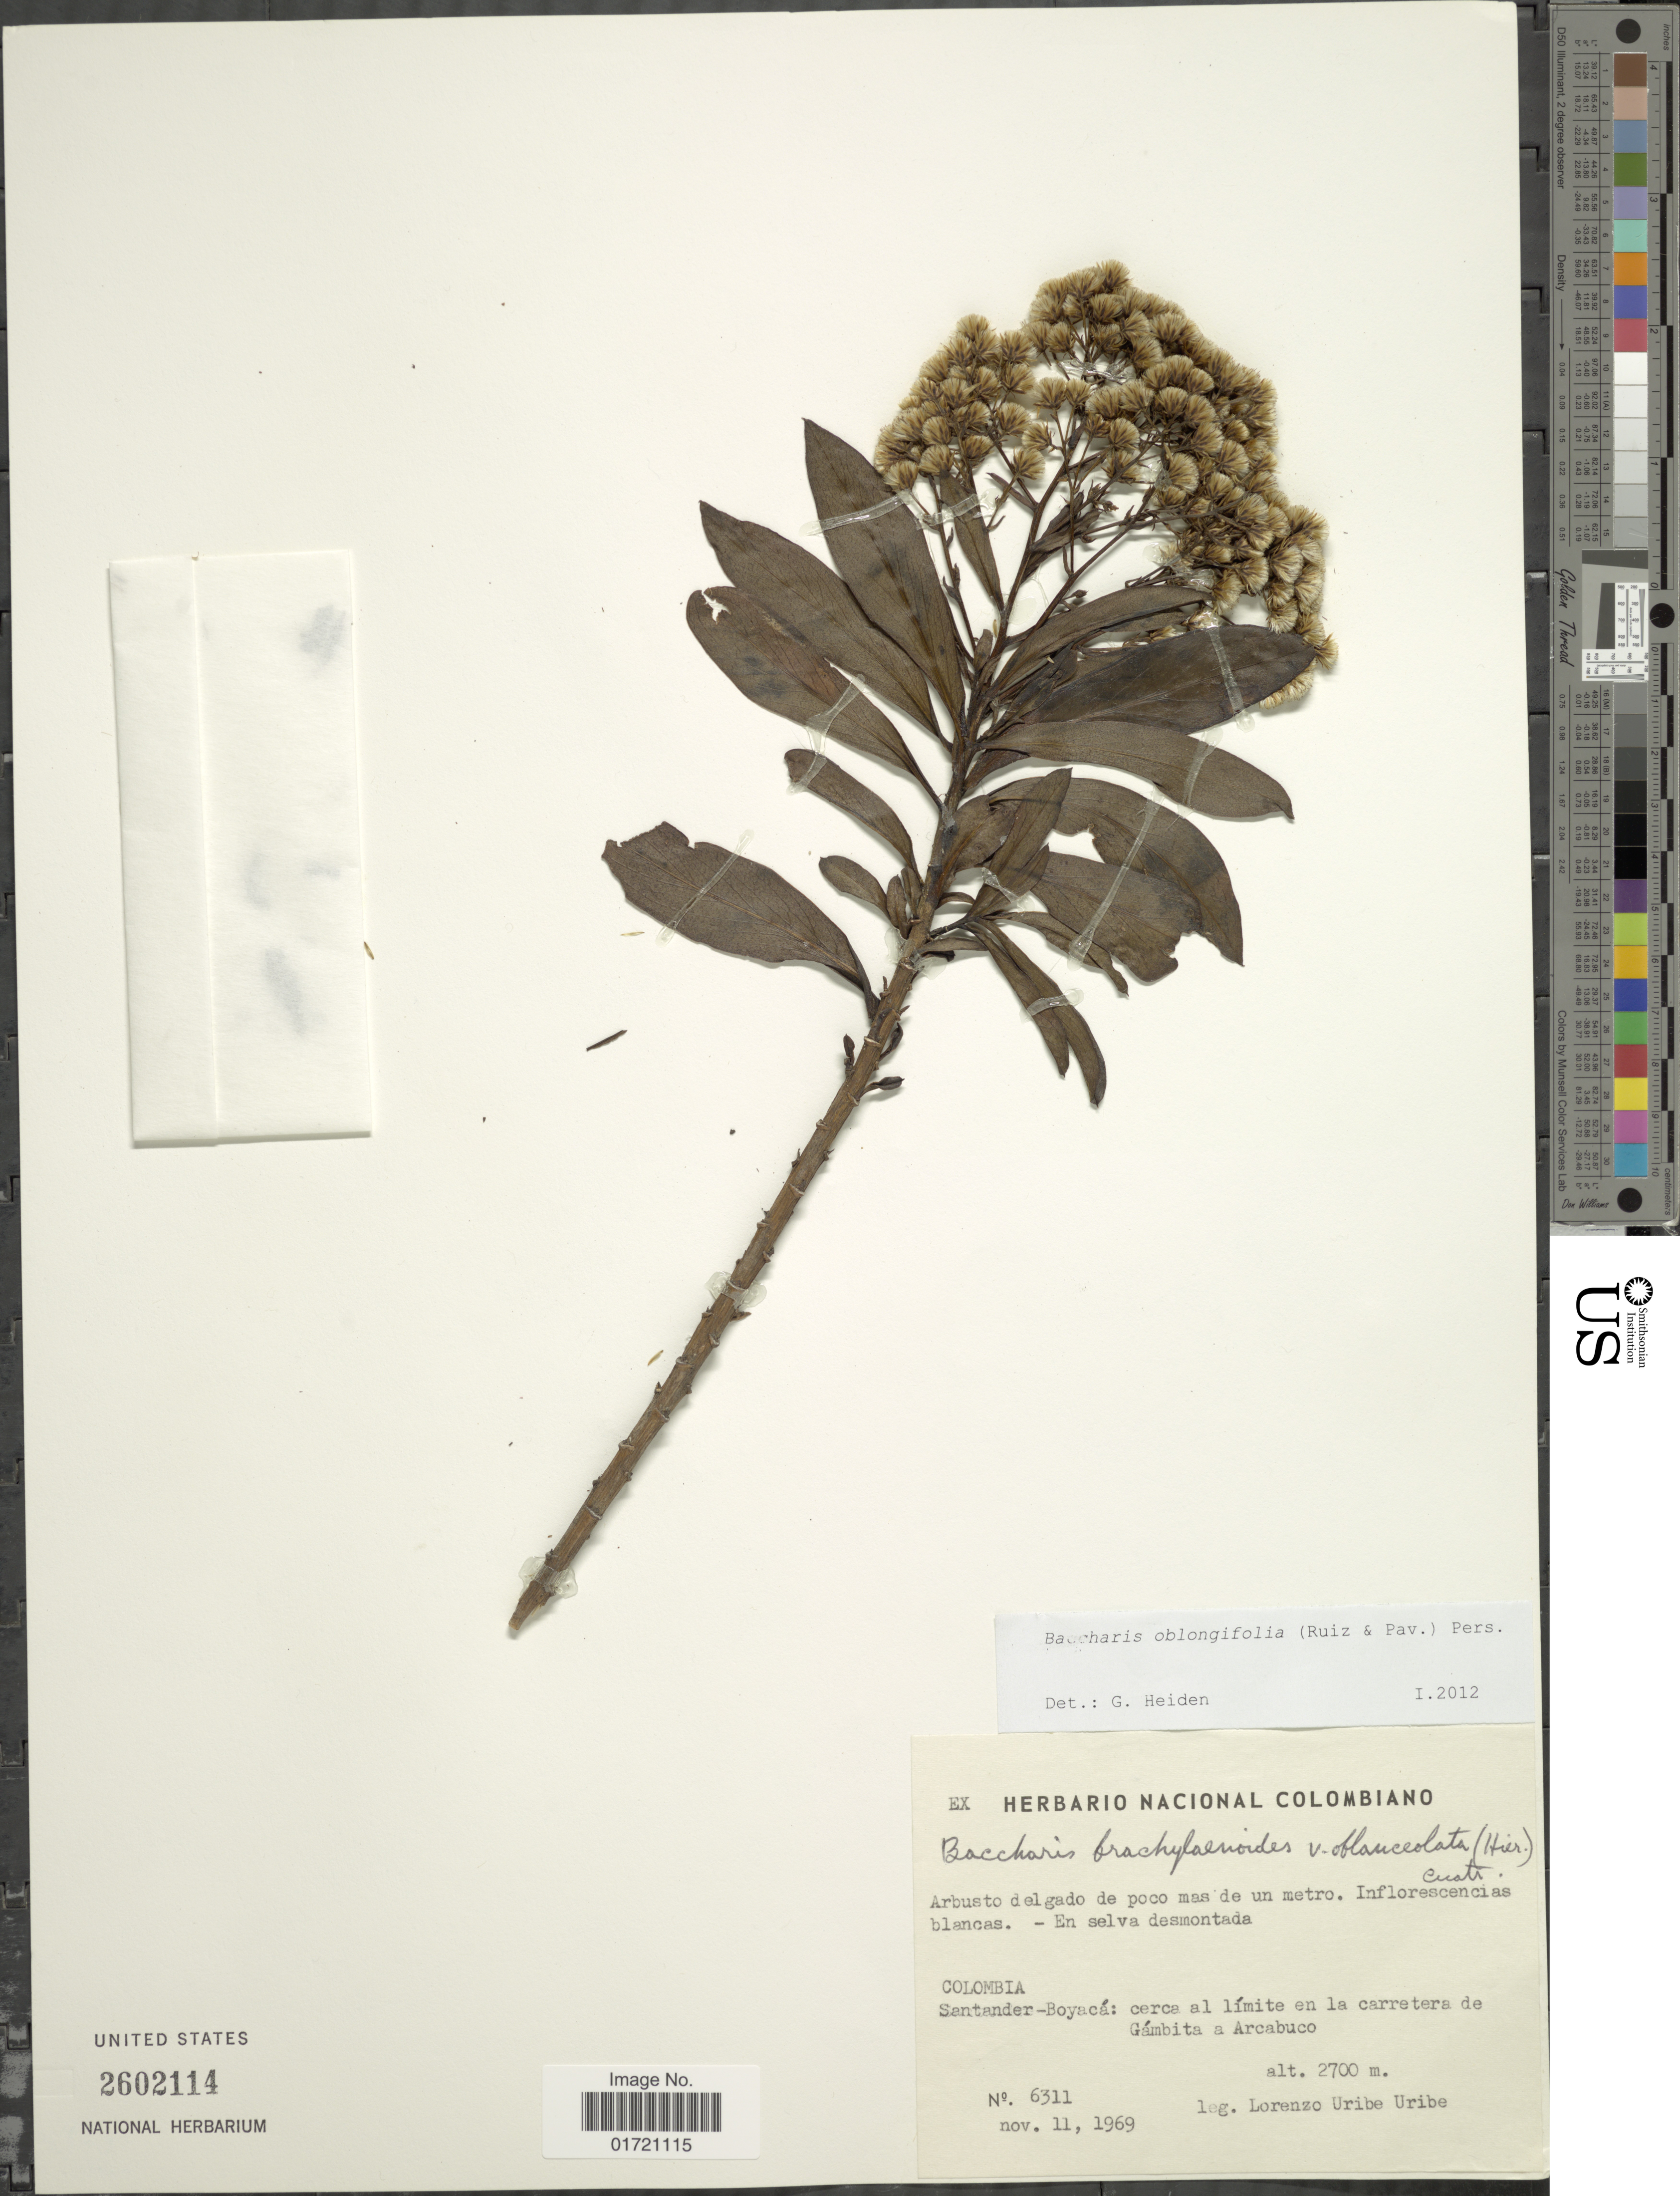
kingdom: Plantae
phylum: Tracheophyta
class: Magnoliopsida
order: Asterales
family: Asteraceae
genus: Baccharis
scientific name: Baccharis oblongifolia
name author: (Ruiz & Pav.) Pers.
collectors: L. Uribe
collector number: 6311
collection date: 1969-11-11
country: Colombia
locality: Colombia. Santander-Boyacá: cerca al límite en la carretera de Gámbita a Arcabuco.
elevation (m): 2700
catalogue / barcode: US 2602114